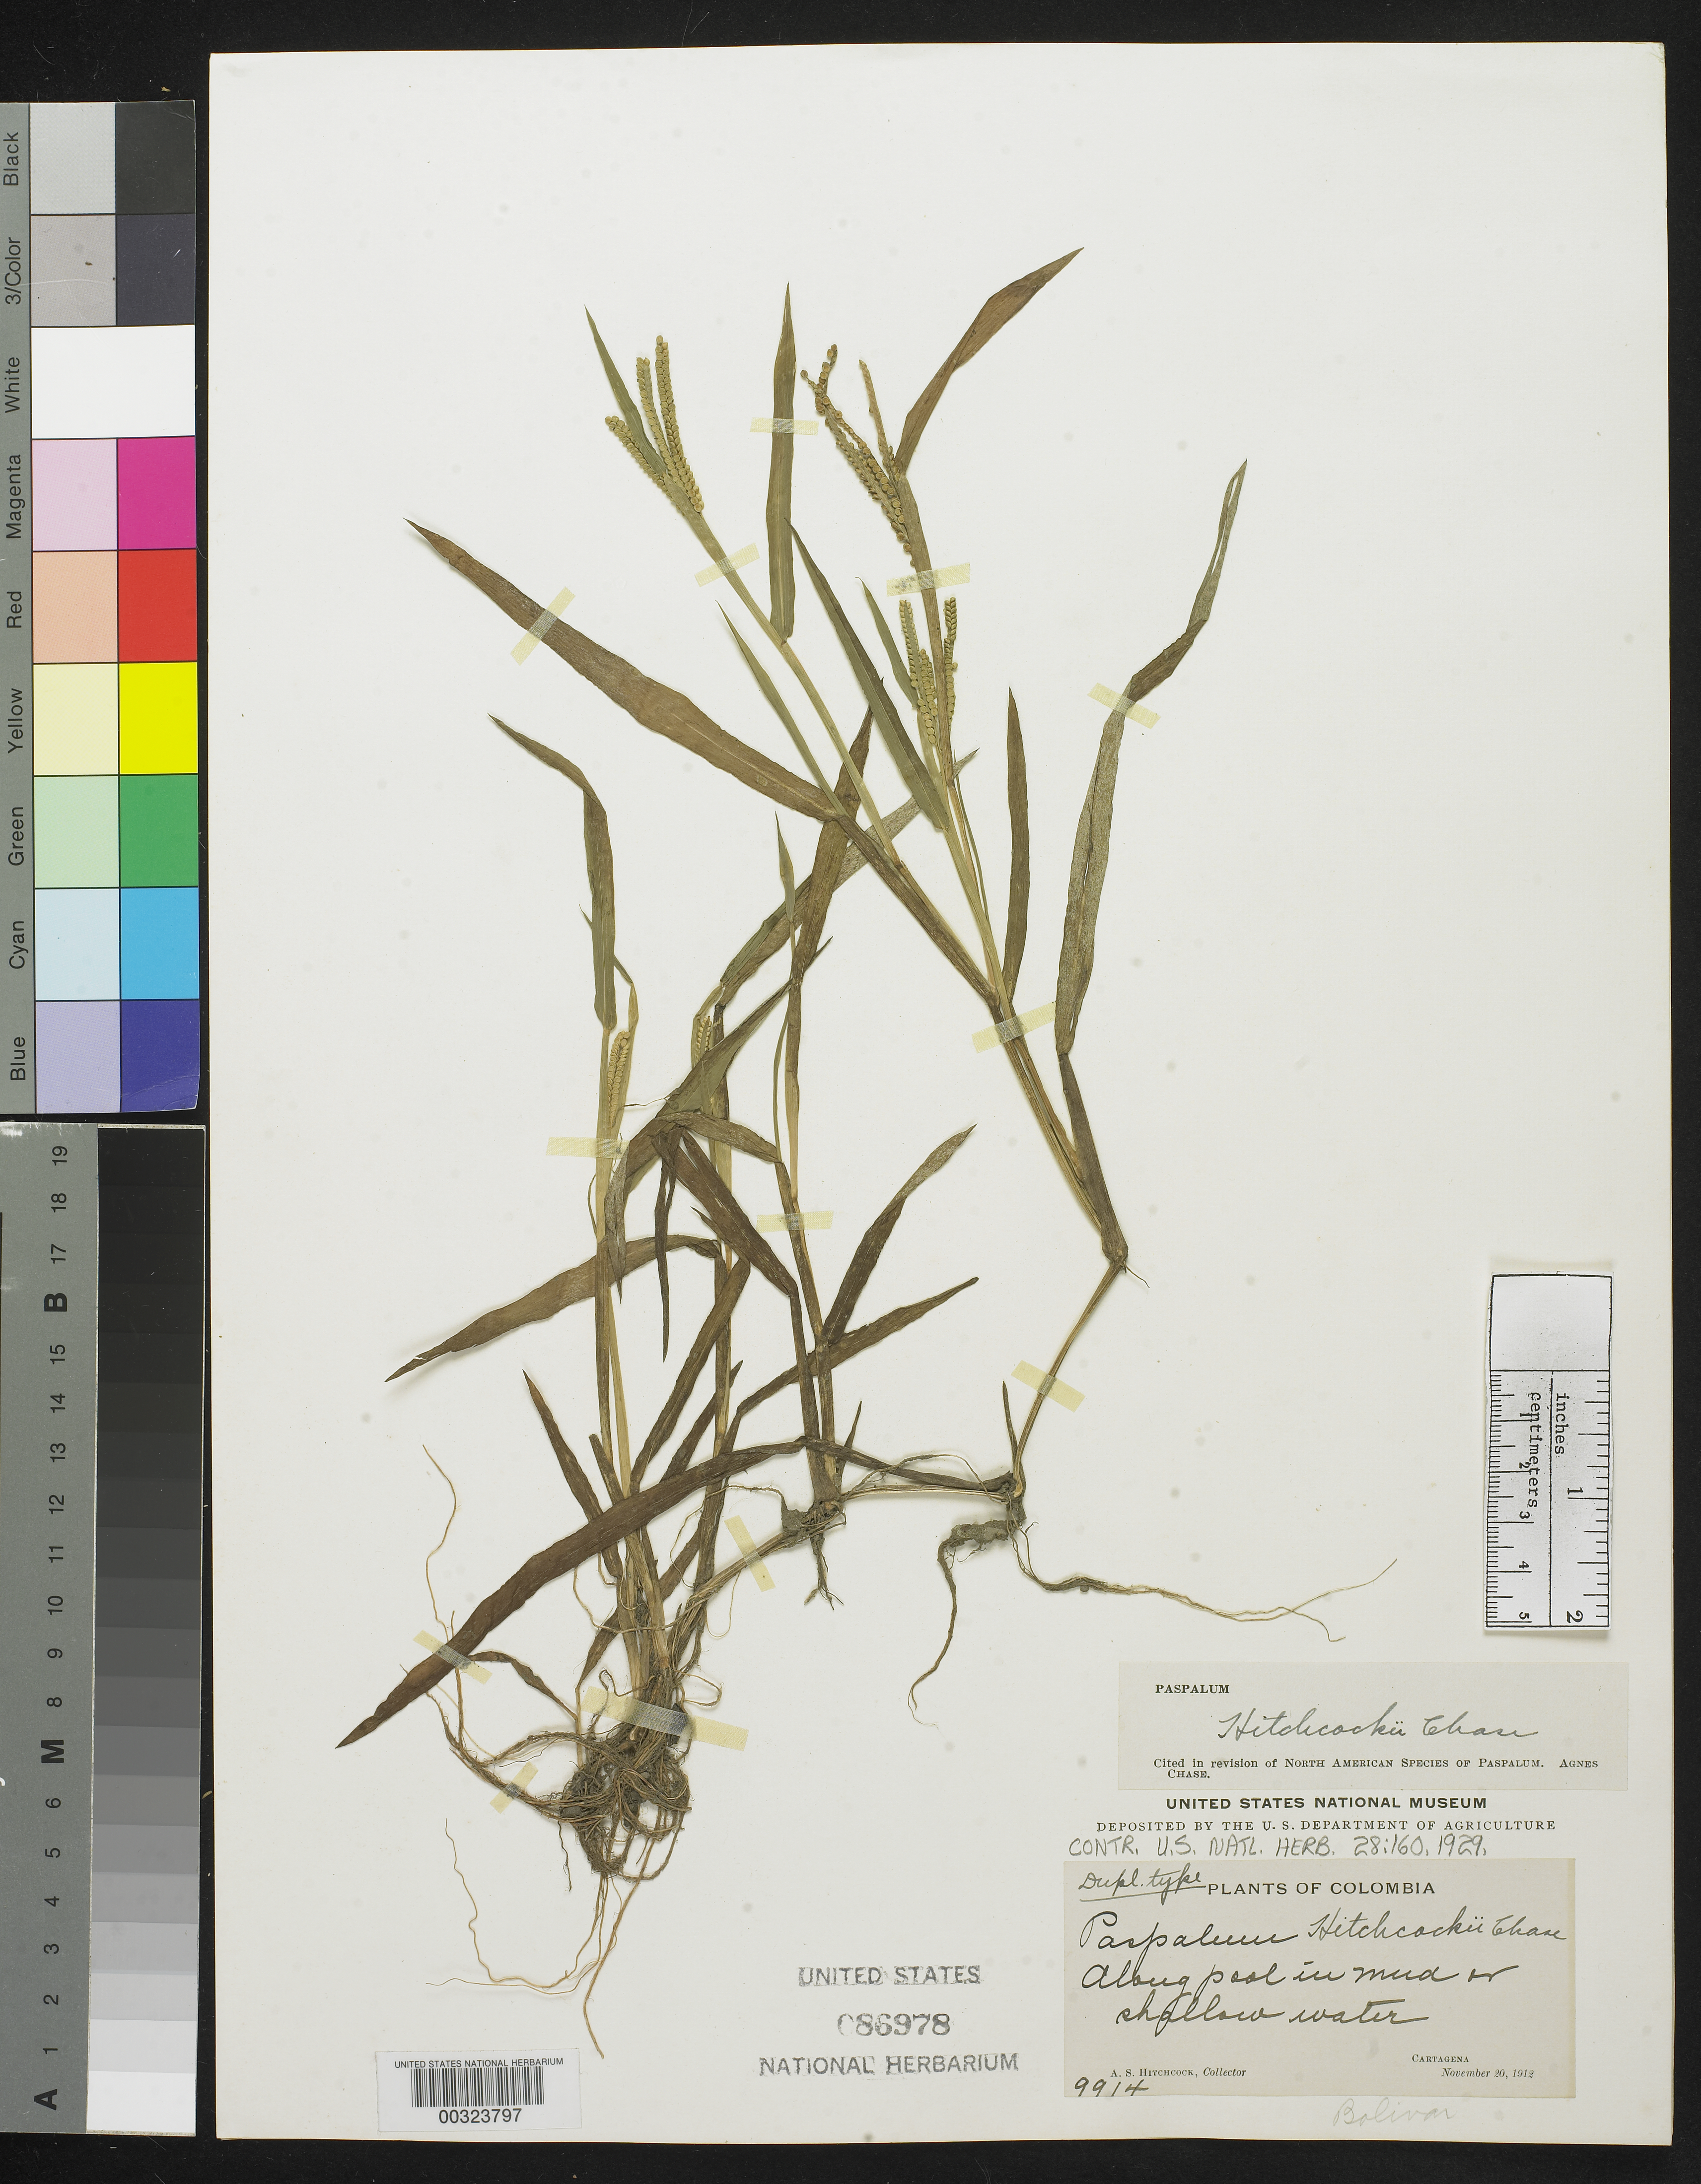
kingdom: Plantae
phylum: Tracheophyta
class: Liliopsida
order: Poales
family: Poaceae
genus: Paspalum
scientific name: Paspalum hitchcockii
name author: Chase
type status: Isotype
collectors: A. S. Hitchcock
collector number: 9914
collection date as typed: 20 Nov 1912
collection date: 1912-11-20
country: Colombia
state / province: Bolívar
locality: Cartagena.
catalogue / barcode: US 86978